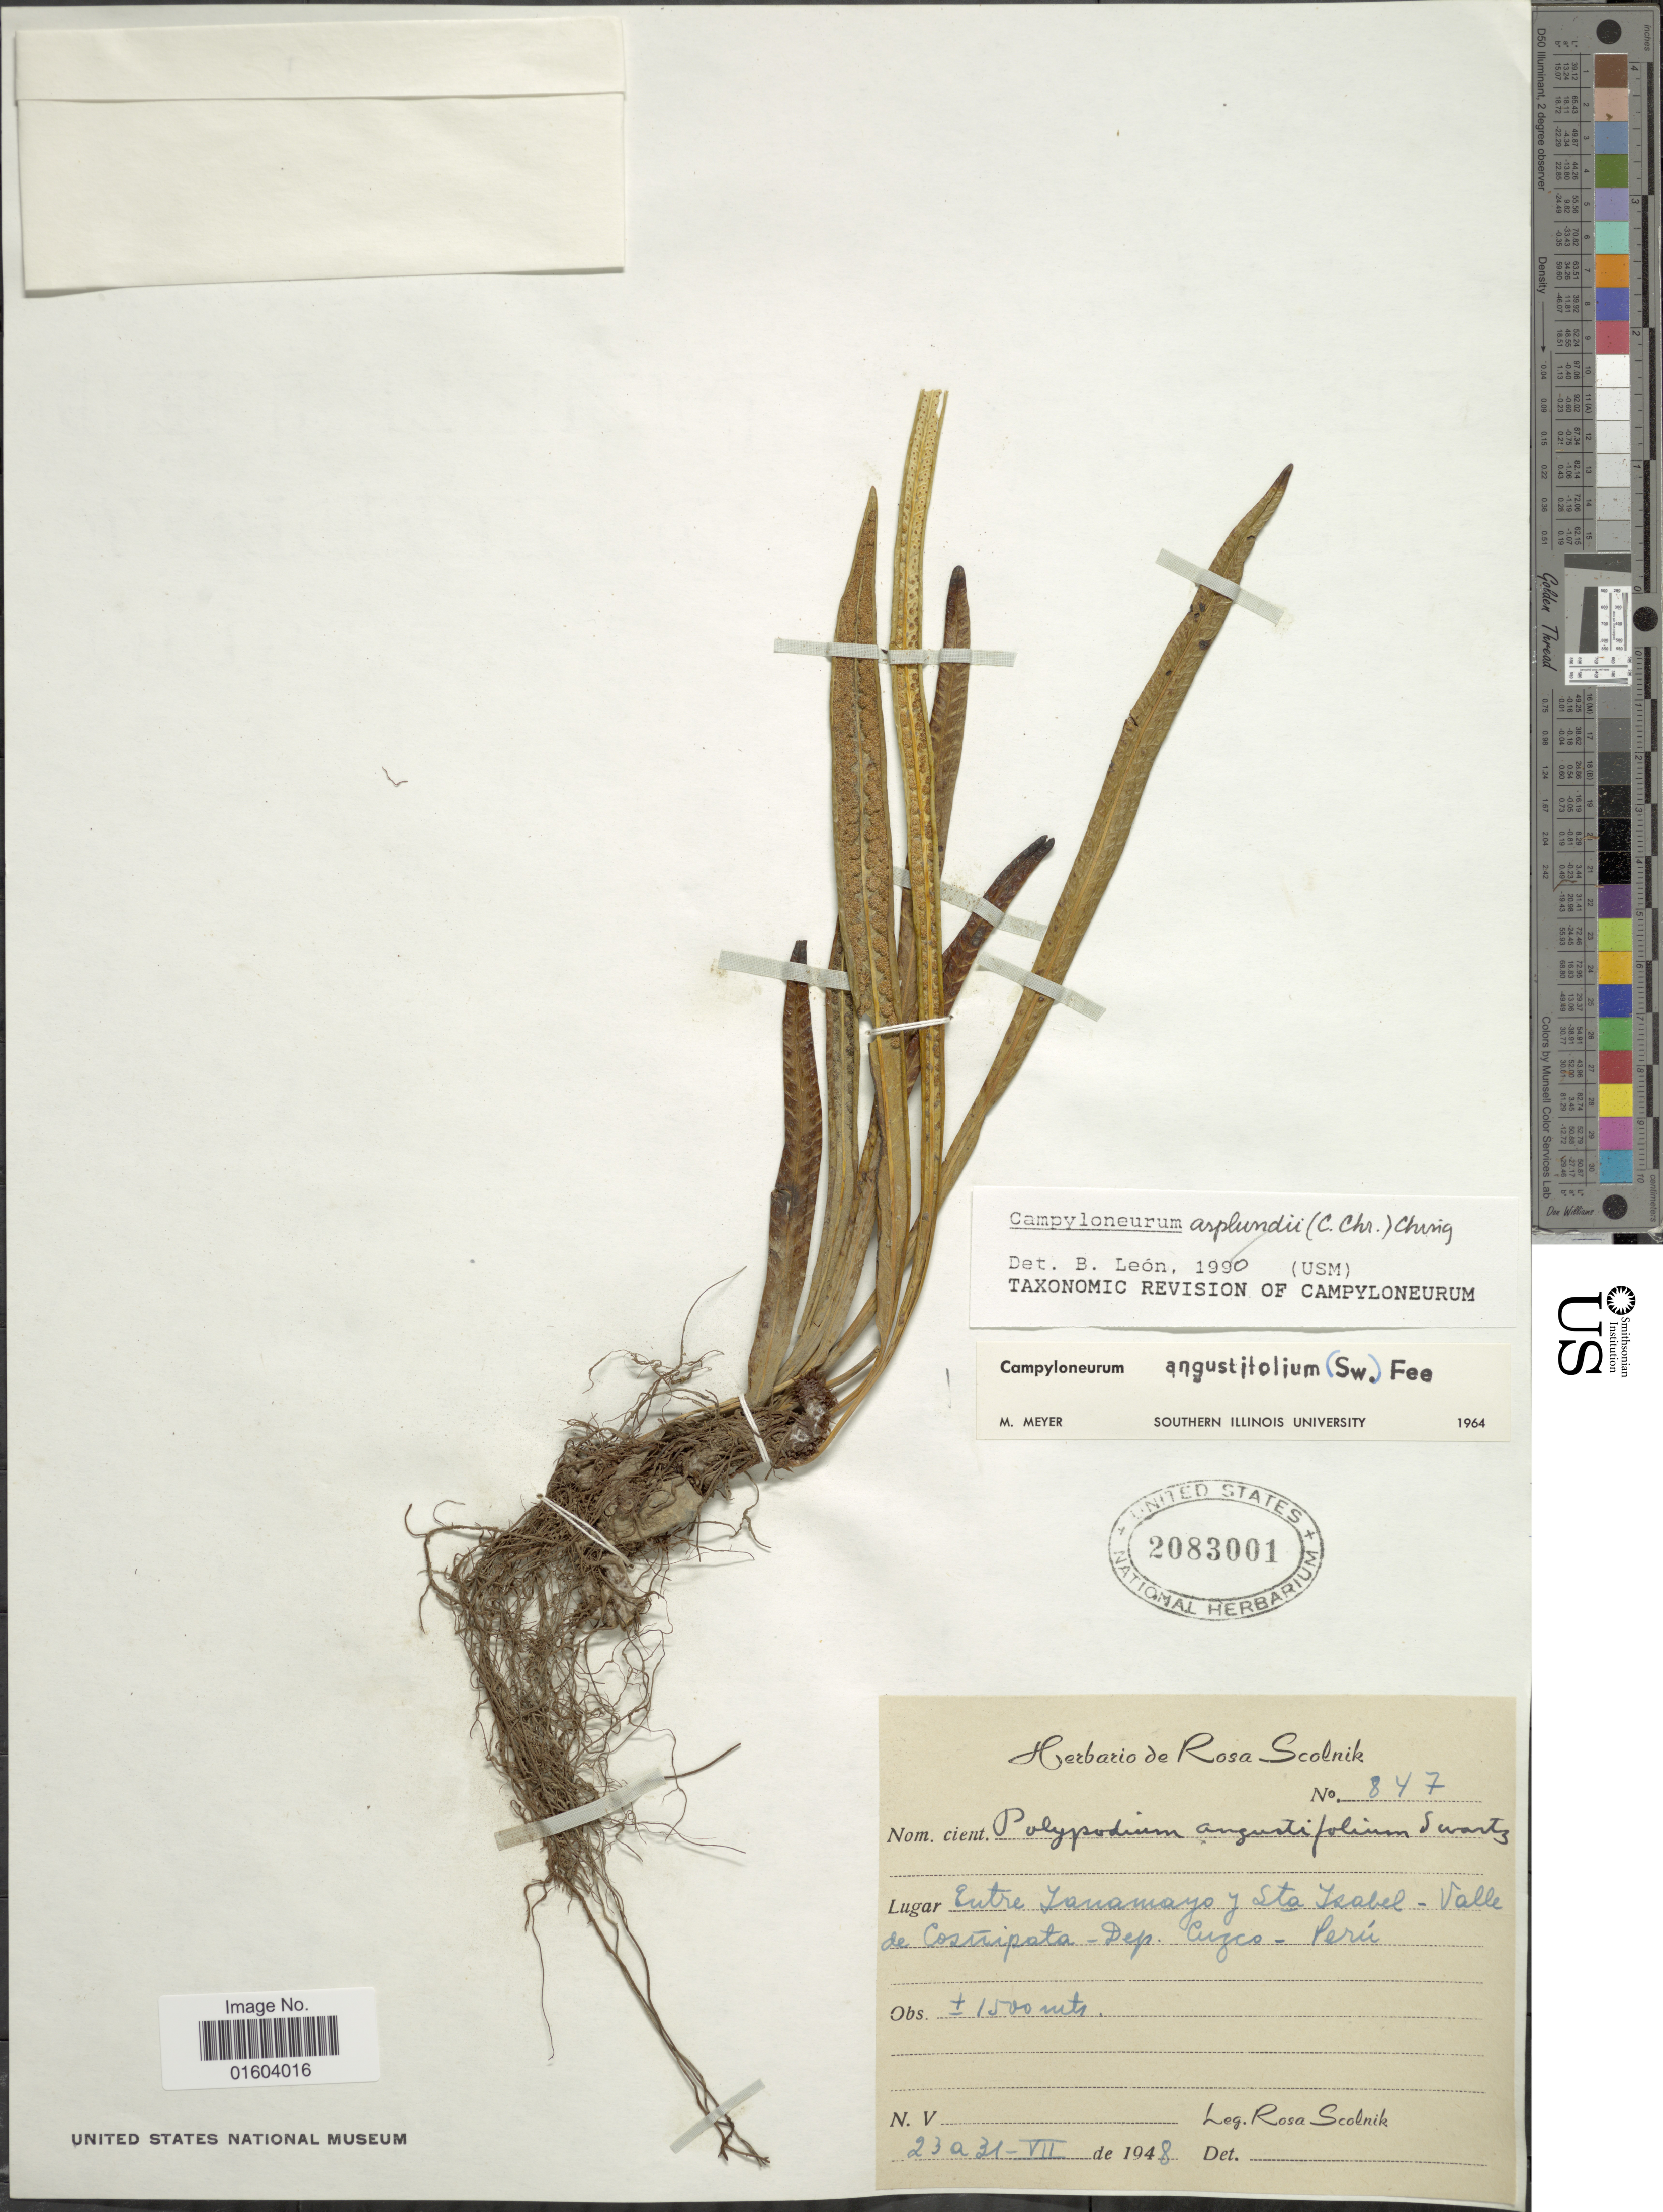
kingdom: Plantae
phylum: Tracheophyta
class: Polypodiopsida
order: Polypodiales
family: Polypodiaceae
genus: Campyloneurum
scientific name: Campyloneurum angustifolium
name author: (Sw.) Fée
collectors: R. Scolnik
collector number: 23a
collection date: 1948-07-31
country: Peru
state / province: Cusco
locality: Entre Tananmayo y Ste Isabel - Valle de Costipata - Dep. Cuzco - Peru.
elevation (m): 1500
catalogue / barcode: US 2083001